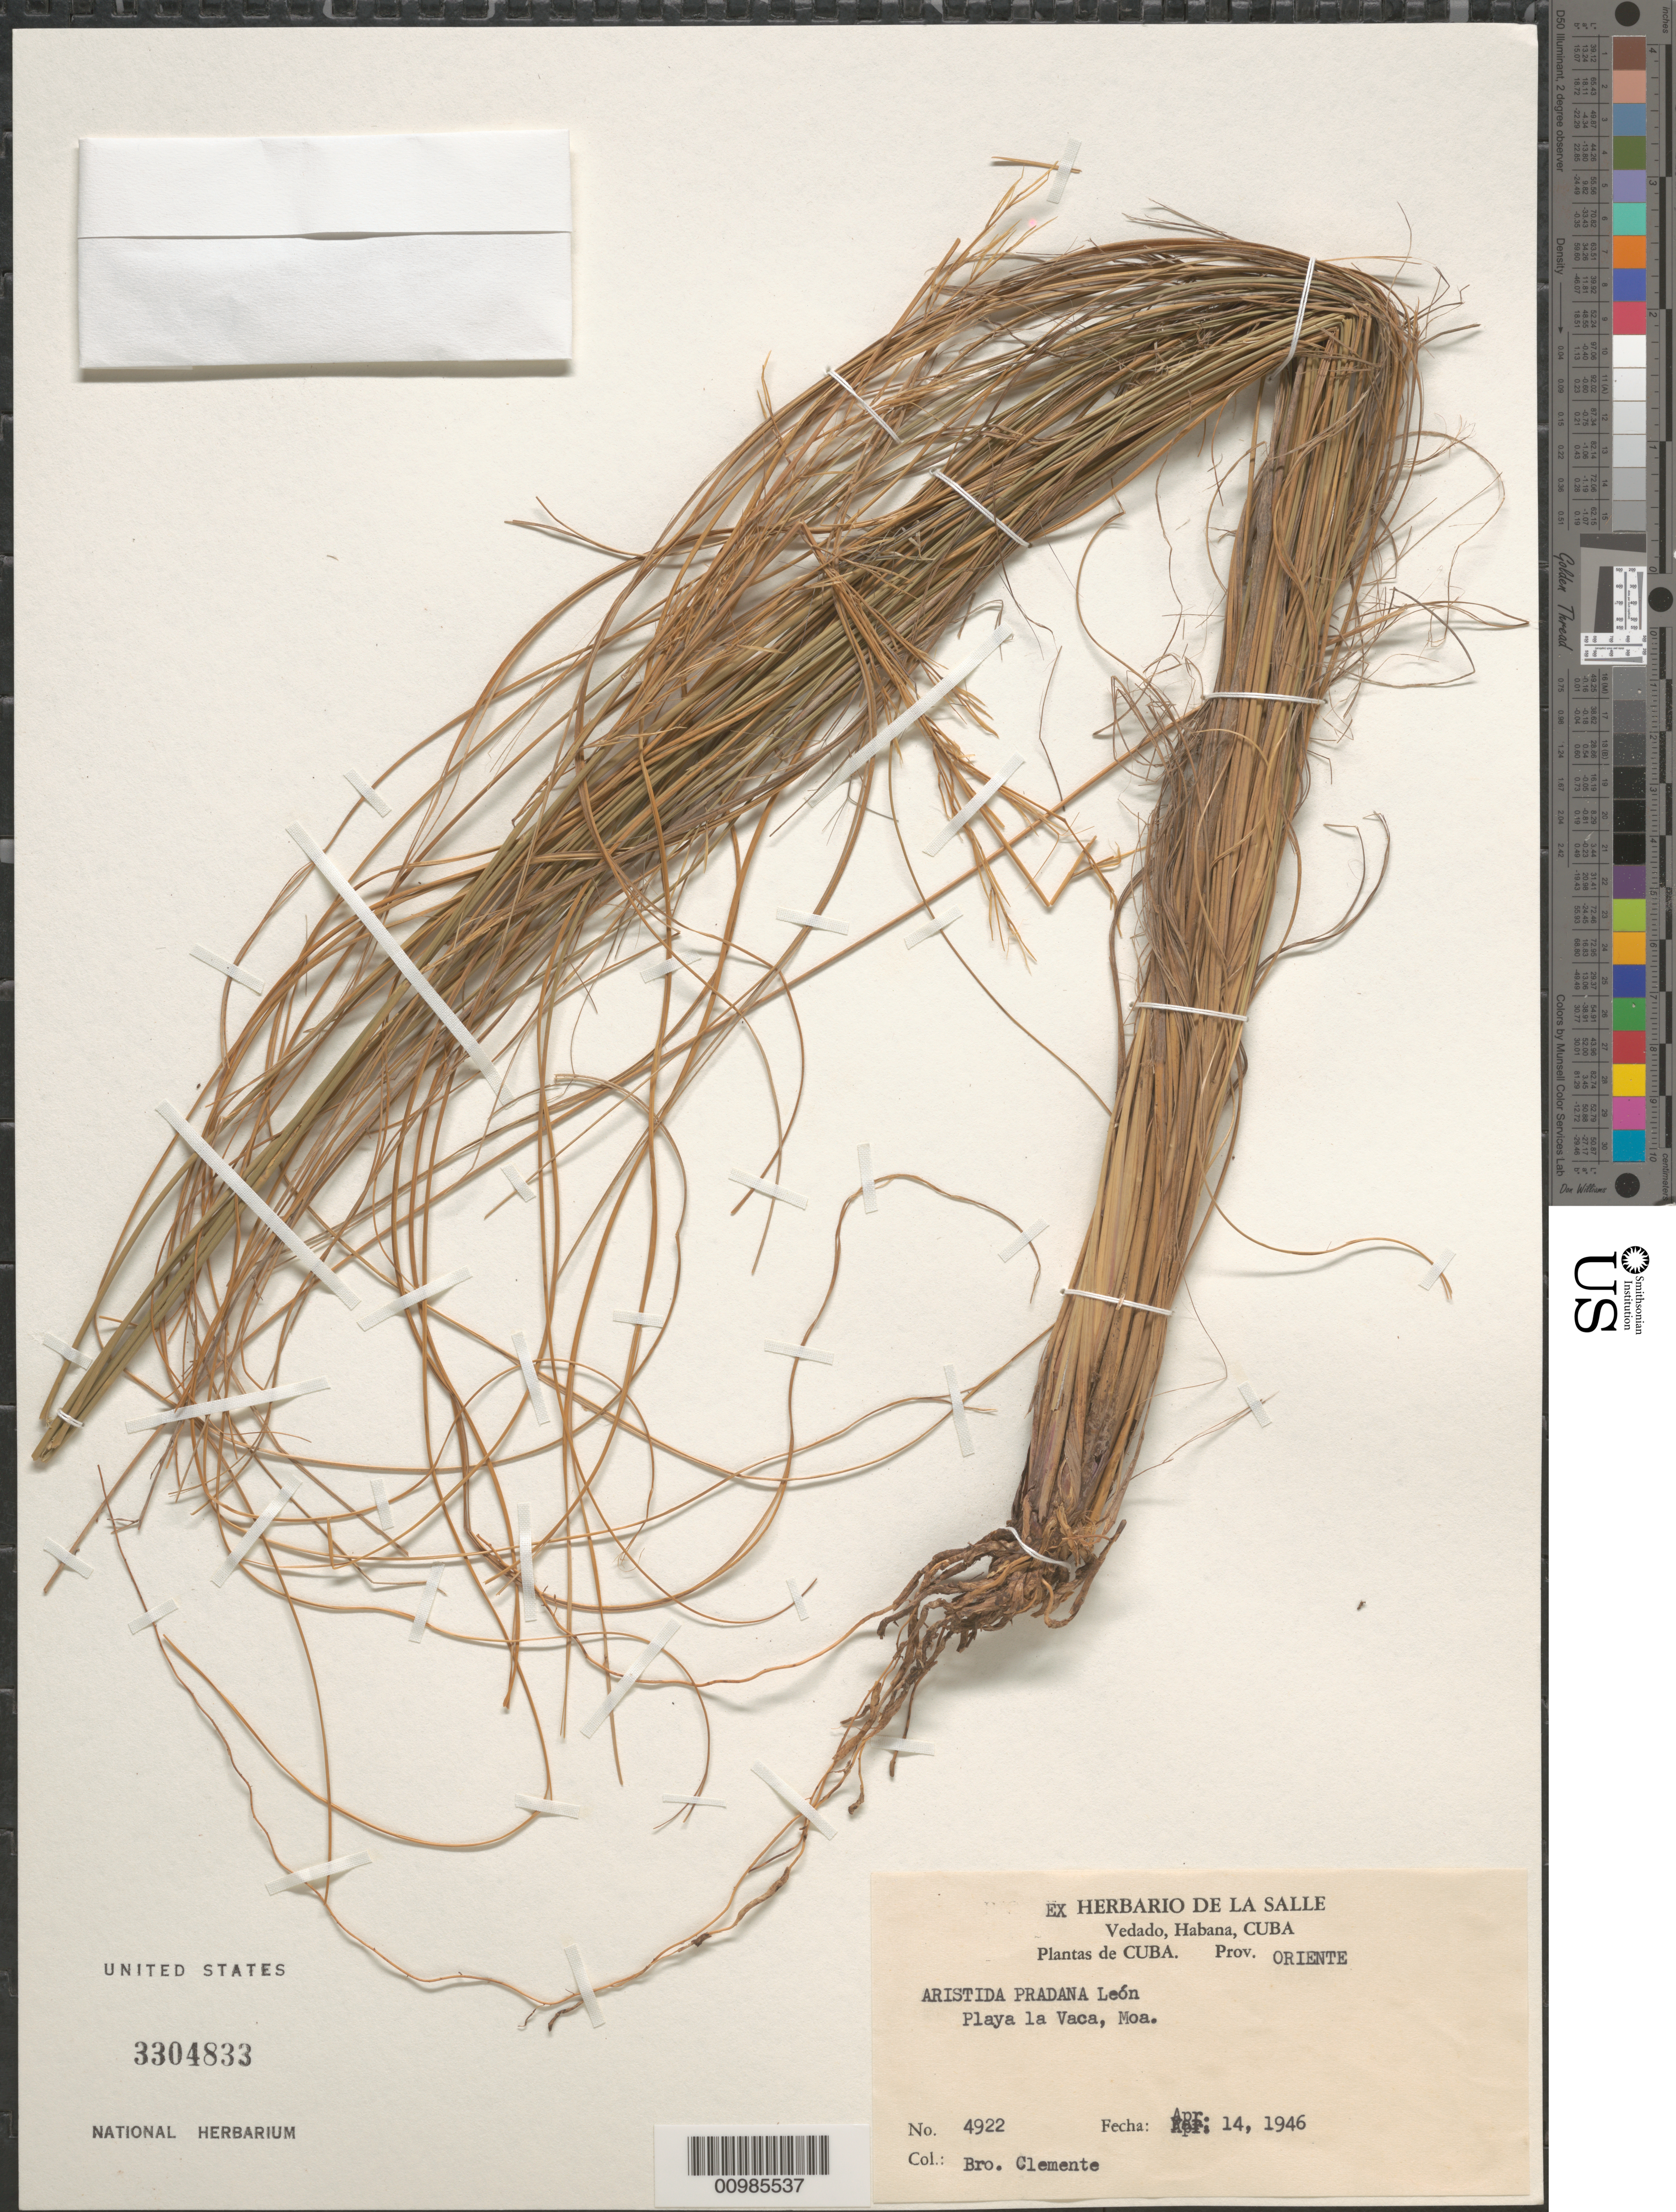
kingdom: Plantae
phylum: Tracheophyta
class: Liliopsida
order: Poales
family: Poaceae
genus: Aristida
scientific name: Aristida pradana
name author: León ex Britton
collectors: Bro. Clemente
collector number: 4922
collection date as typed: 14 Apr 1946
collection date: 1946-04-14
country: Cuba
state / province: Holguín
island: Cuba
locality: Playa Guarda la Vaca, Moa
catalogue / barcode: US 3304833